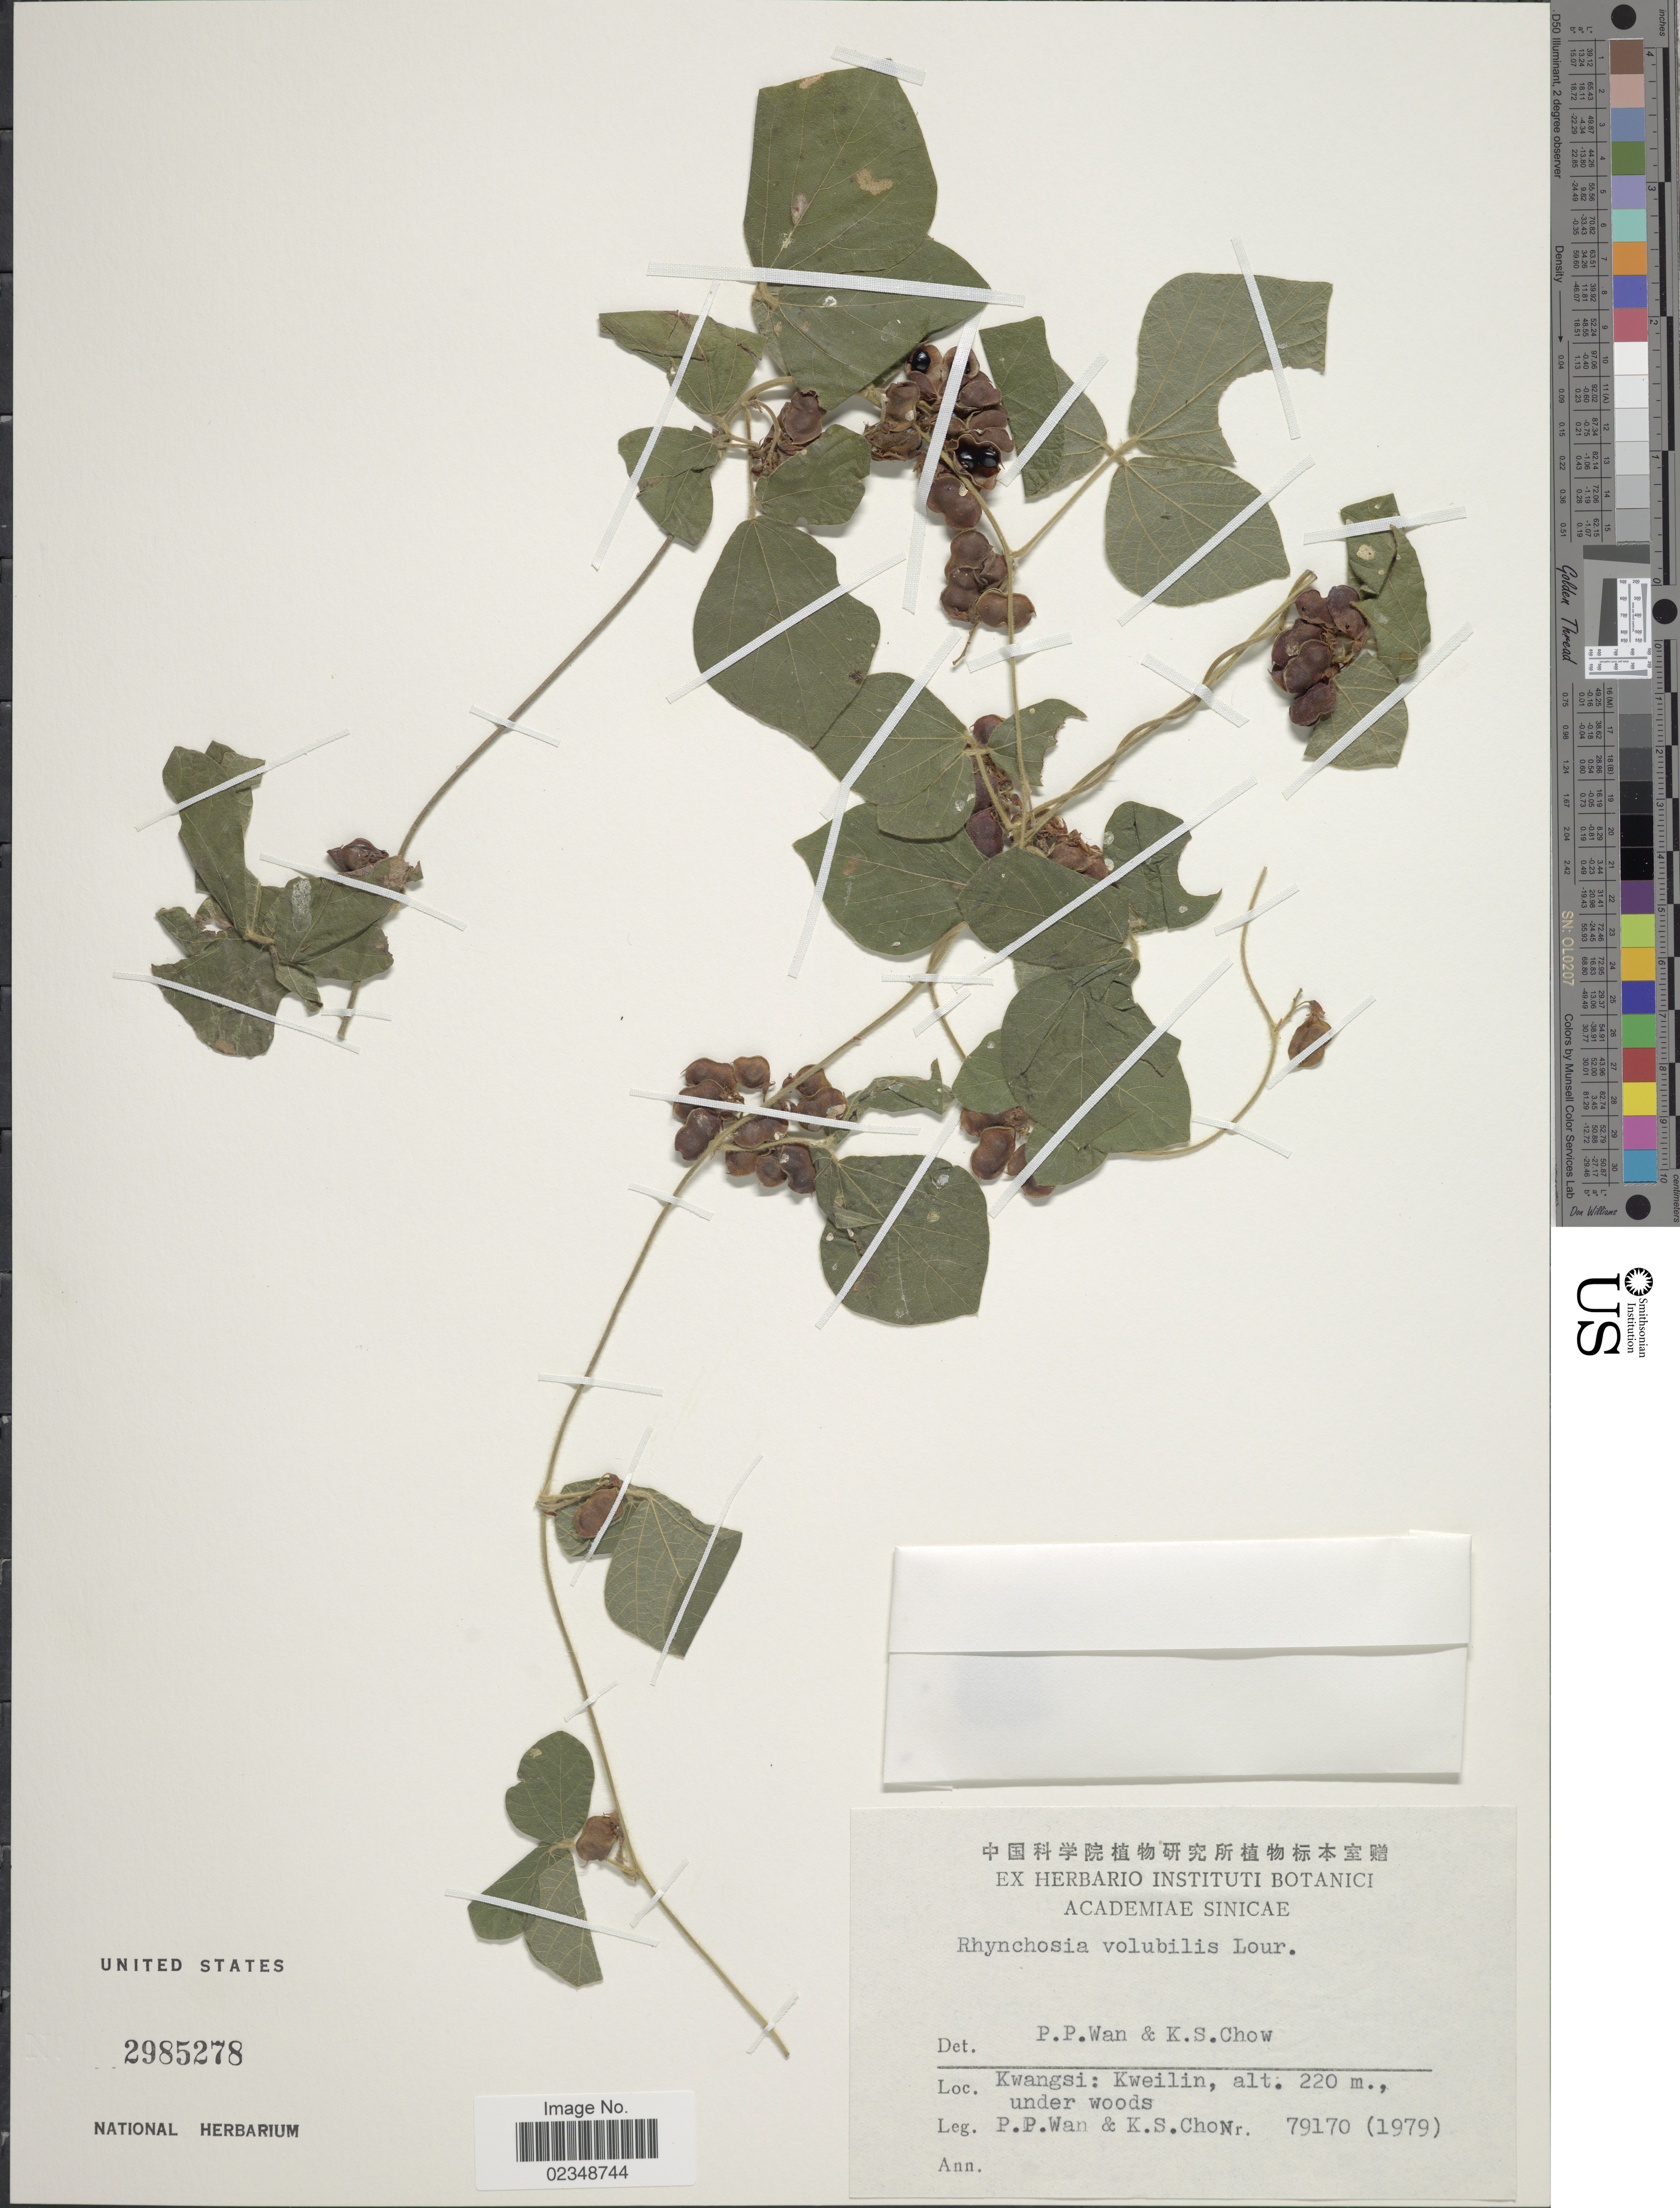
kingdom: Plantae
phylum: Tracheophyta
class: Magnoliopsida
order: Fabales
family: Fabaceae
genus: Rhynchosia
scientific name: Rhynchosia volubilis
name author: (Michx.) Wood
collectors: P. Wan & K. S. Chow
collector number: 79170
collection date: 1979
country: China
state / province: Guangxi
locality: Kwangsi: Kweilin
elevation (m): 220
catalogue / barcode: US 2985278